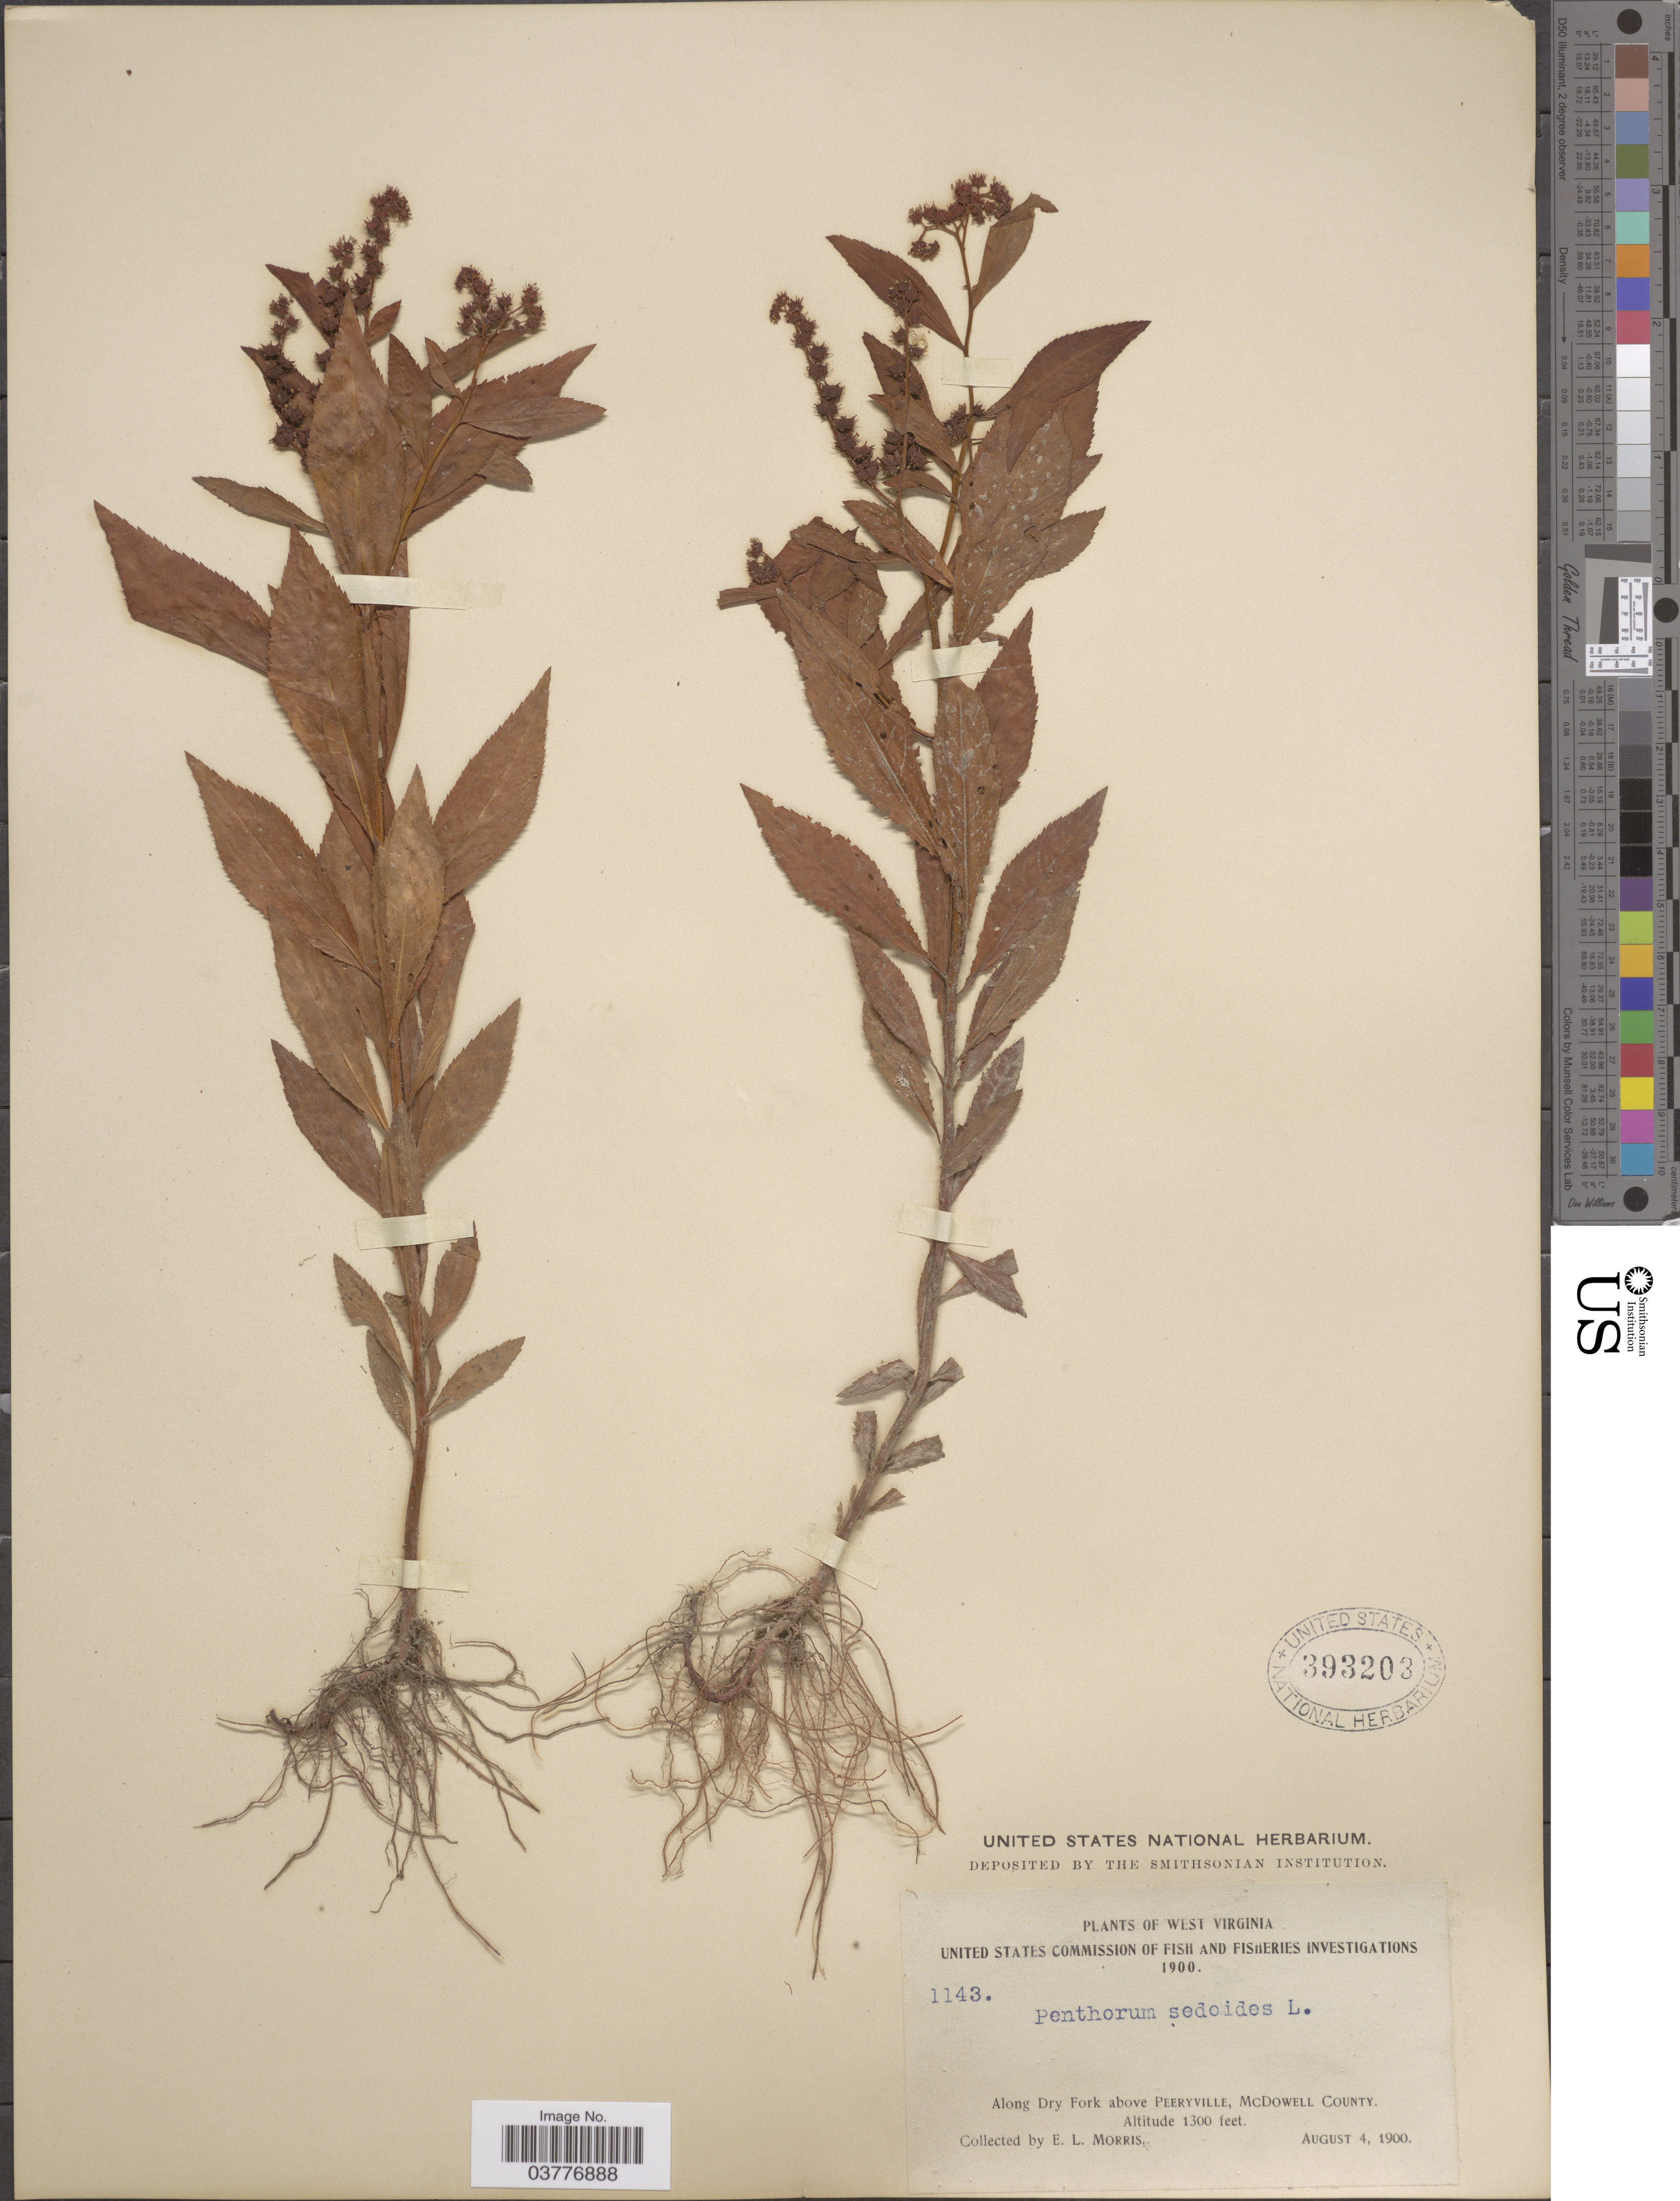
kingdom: Plantae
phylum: Tracheophyta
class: Magnoliopsida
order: Saxifragales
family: Penthoraceae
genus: Penthorum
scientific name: Penthorum sedoides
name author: L.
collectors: E. Morris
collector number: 1143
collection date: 1900-08-04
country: United States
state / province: West Virginia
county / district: McDowell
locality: Along Dry Fork above Peeryville, McDowell County.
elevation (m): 396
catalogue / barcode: US 393203